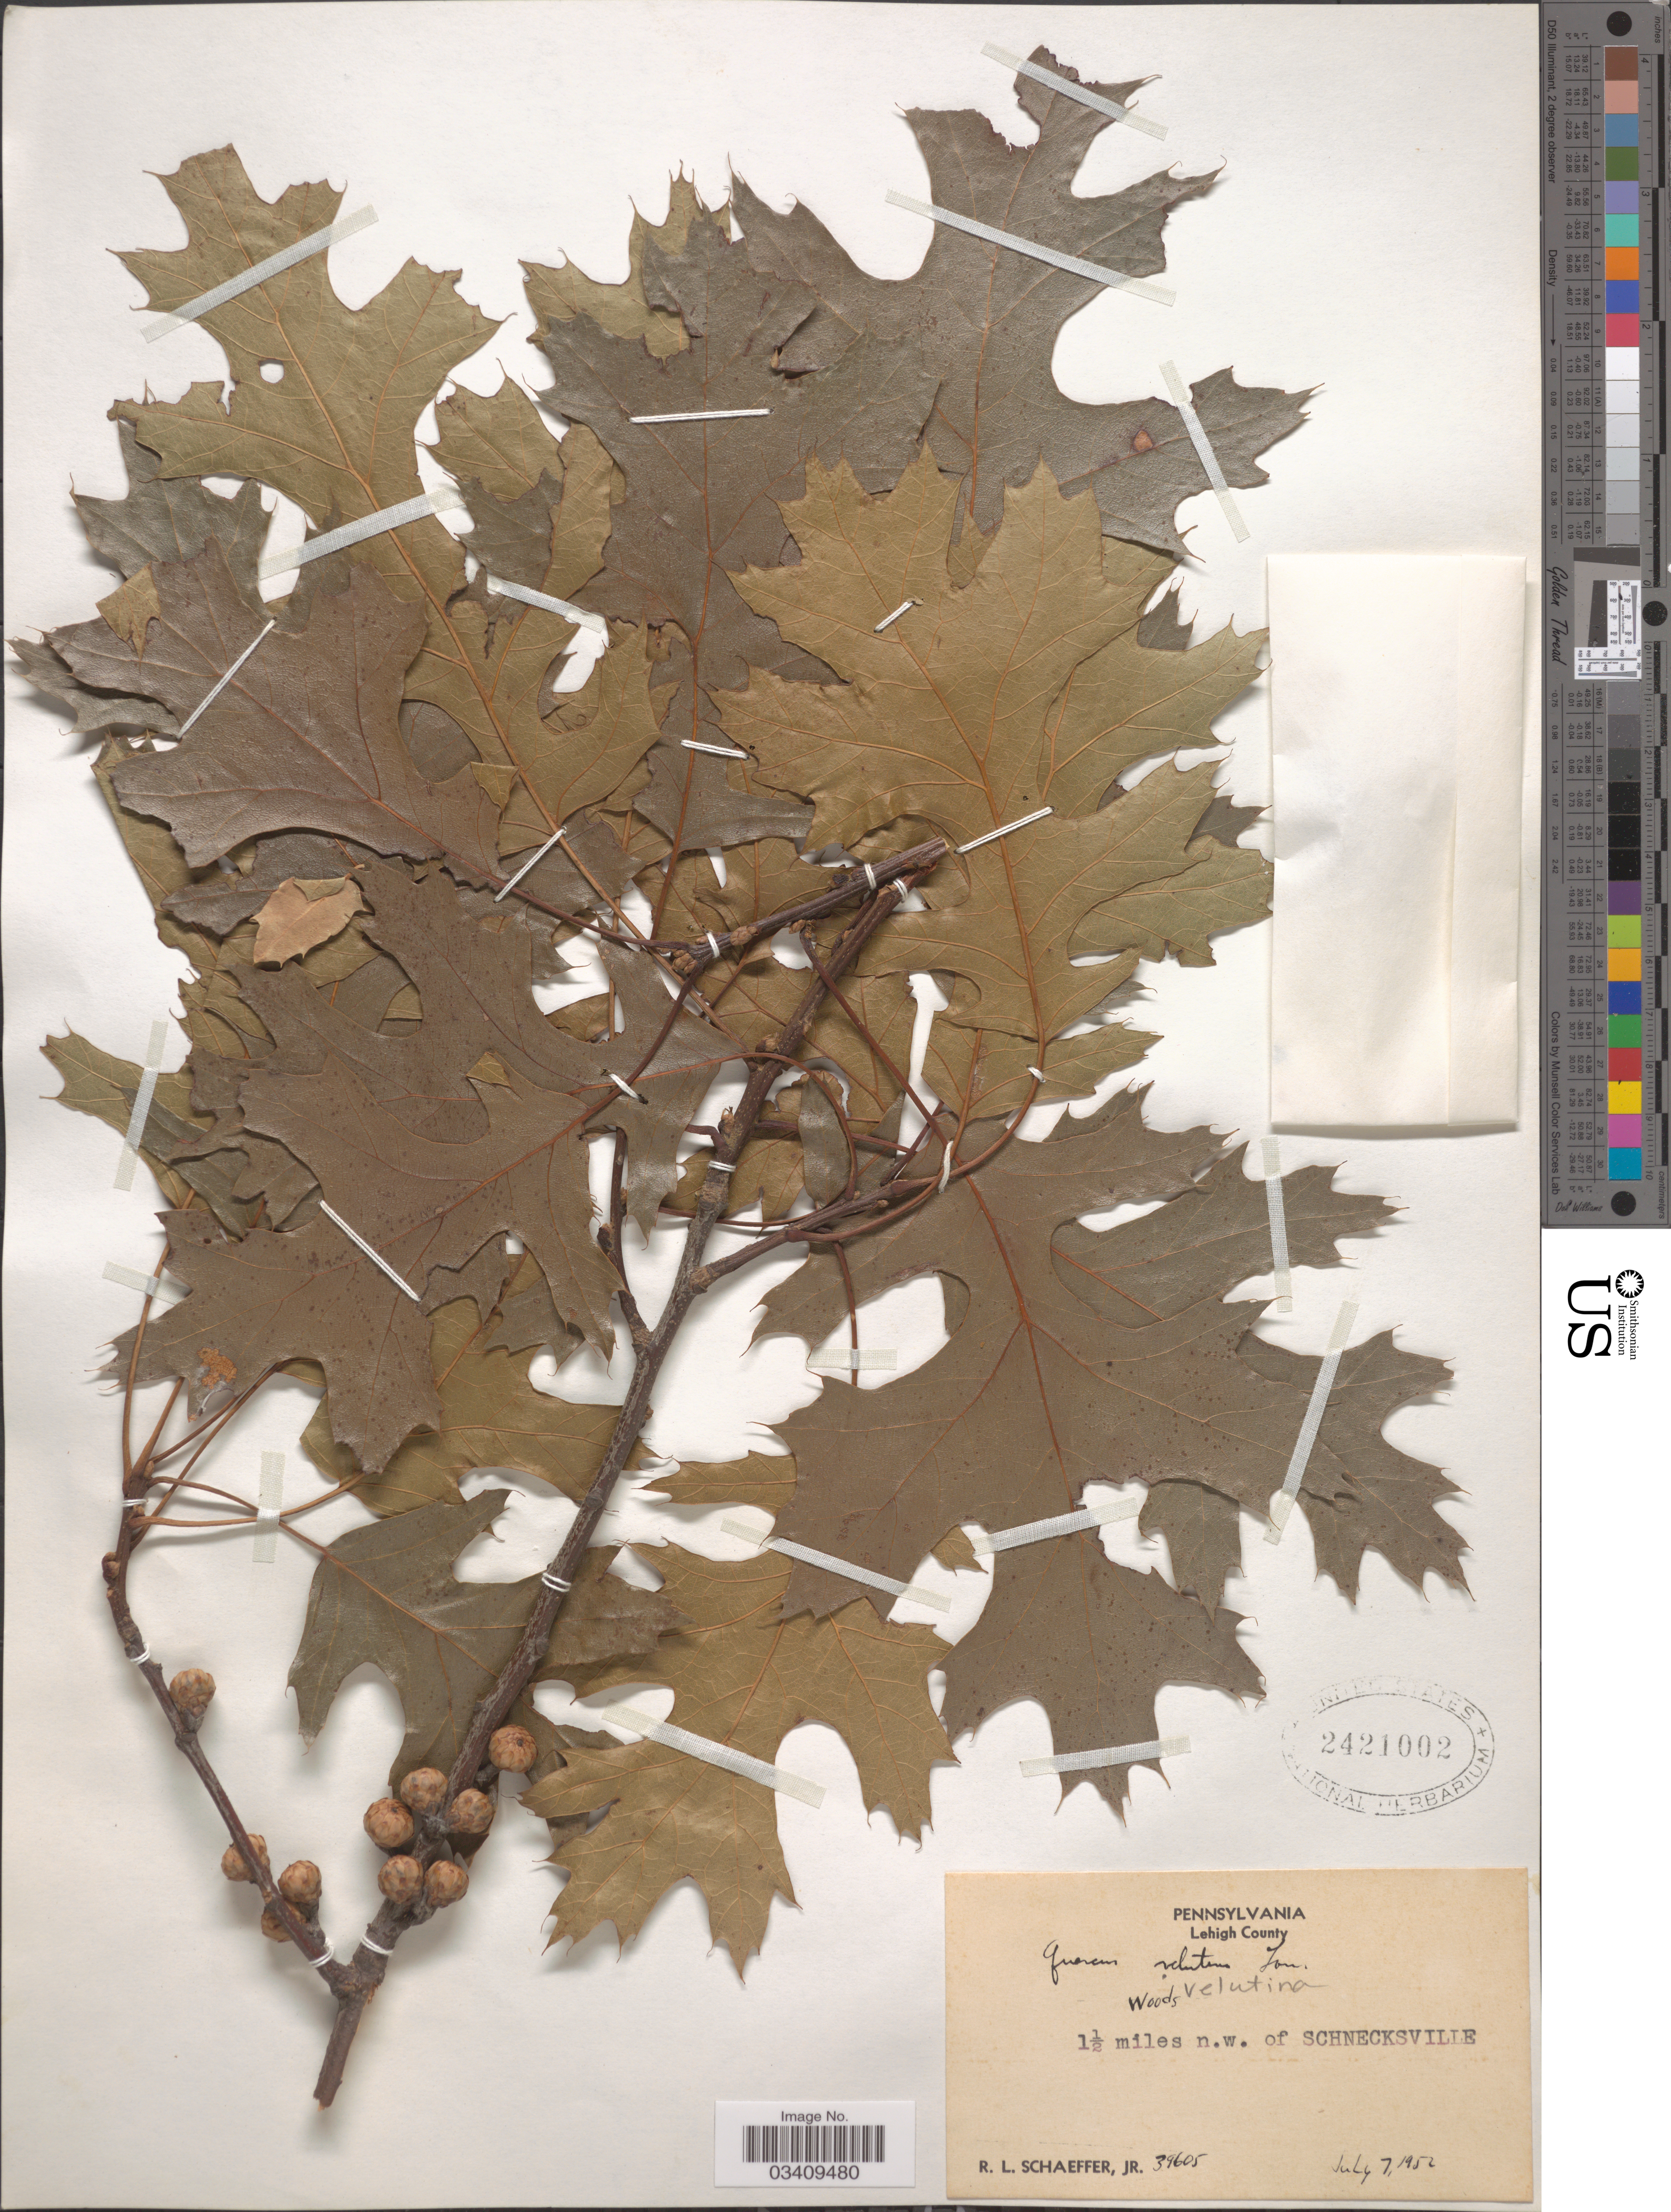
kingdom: Plantae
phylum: Tracheophyta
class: Magnoliopsida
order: Fagales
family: Fagaceae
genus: Quercus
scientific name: Quercus velutina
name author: Lam.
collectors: R. L. Schaeffer Jr.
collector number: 39605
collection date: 1952-07-07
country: United States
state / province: Pennsylvania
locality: Lehigh County. 1½ miles n.w. of Schnecksville.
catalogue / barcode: US 2421002